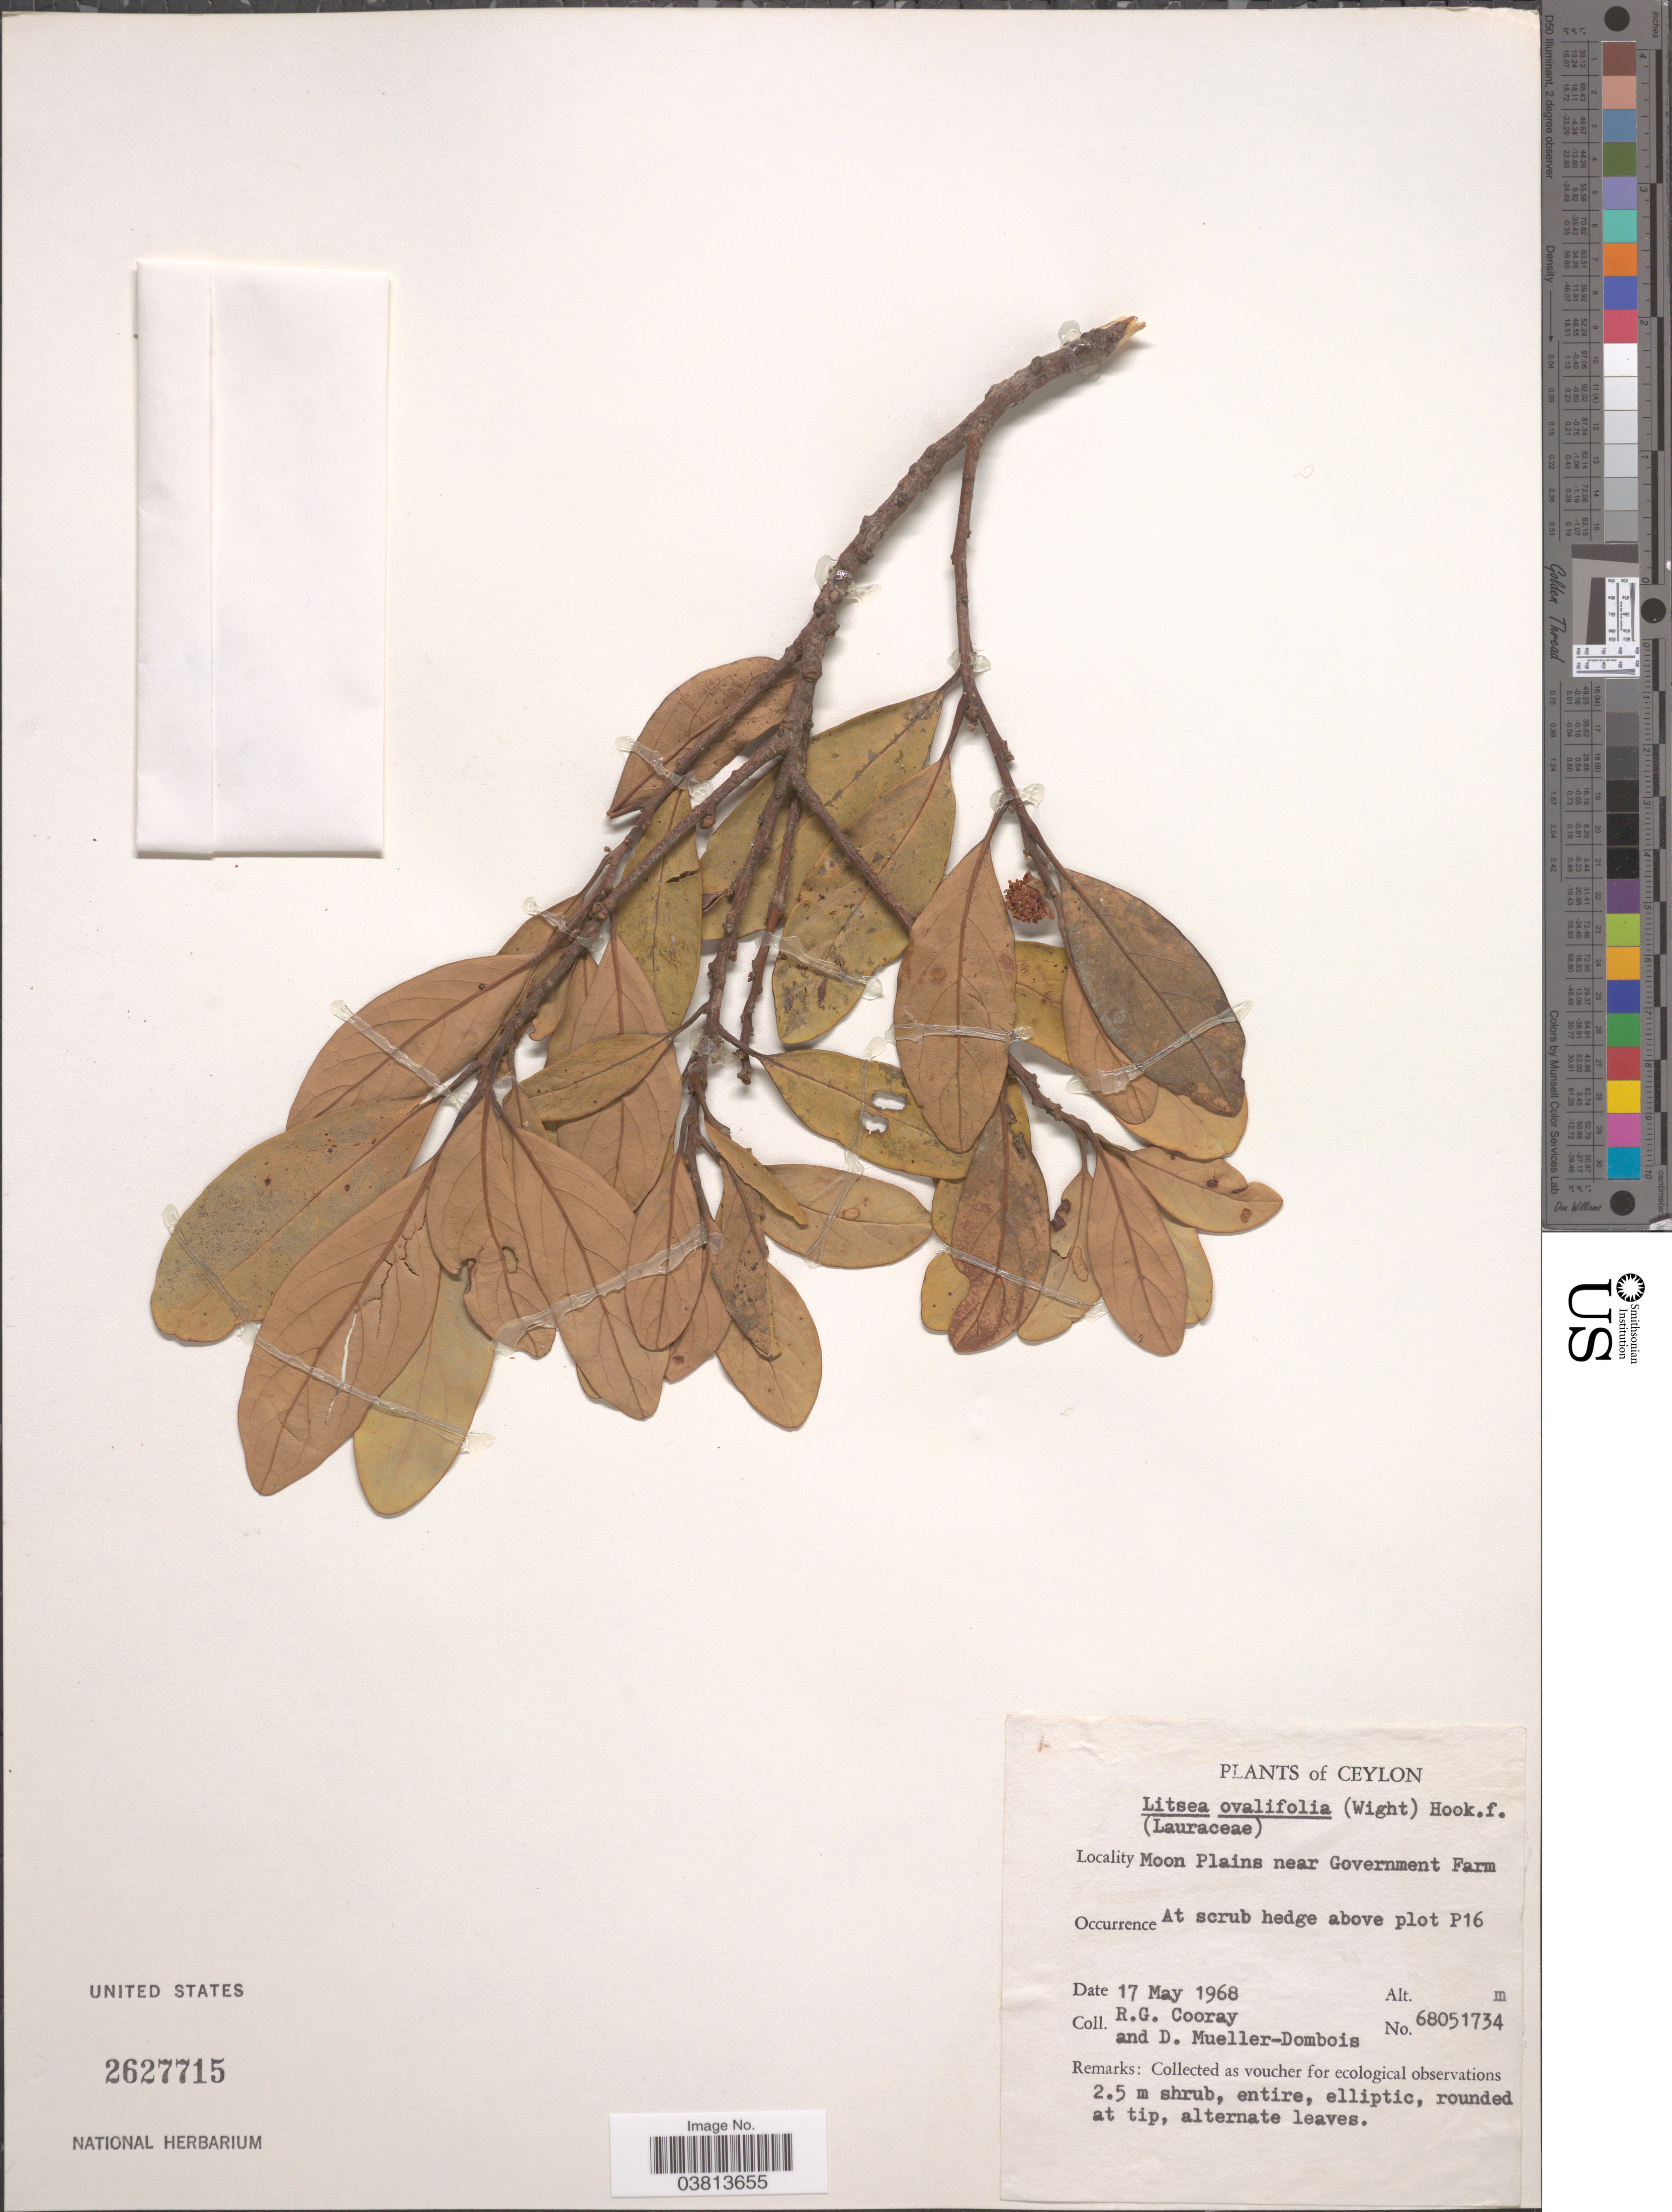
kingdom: Plantae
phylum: Tracheophyta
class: Magnoliopsida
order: Laurales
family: Lauraceae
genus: Litsea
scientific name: Litsea ovalifolia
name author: (Wight) Trimen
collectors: R. Cooray & D. Mueller-Dombois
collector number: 68051734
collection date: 1968-05-17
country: Sri Lanka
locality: Ceylon. Moon Plains near Government Farm. At scrub hedge above plot P16.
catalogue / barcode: US 2627715